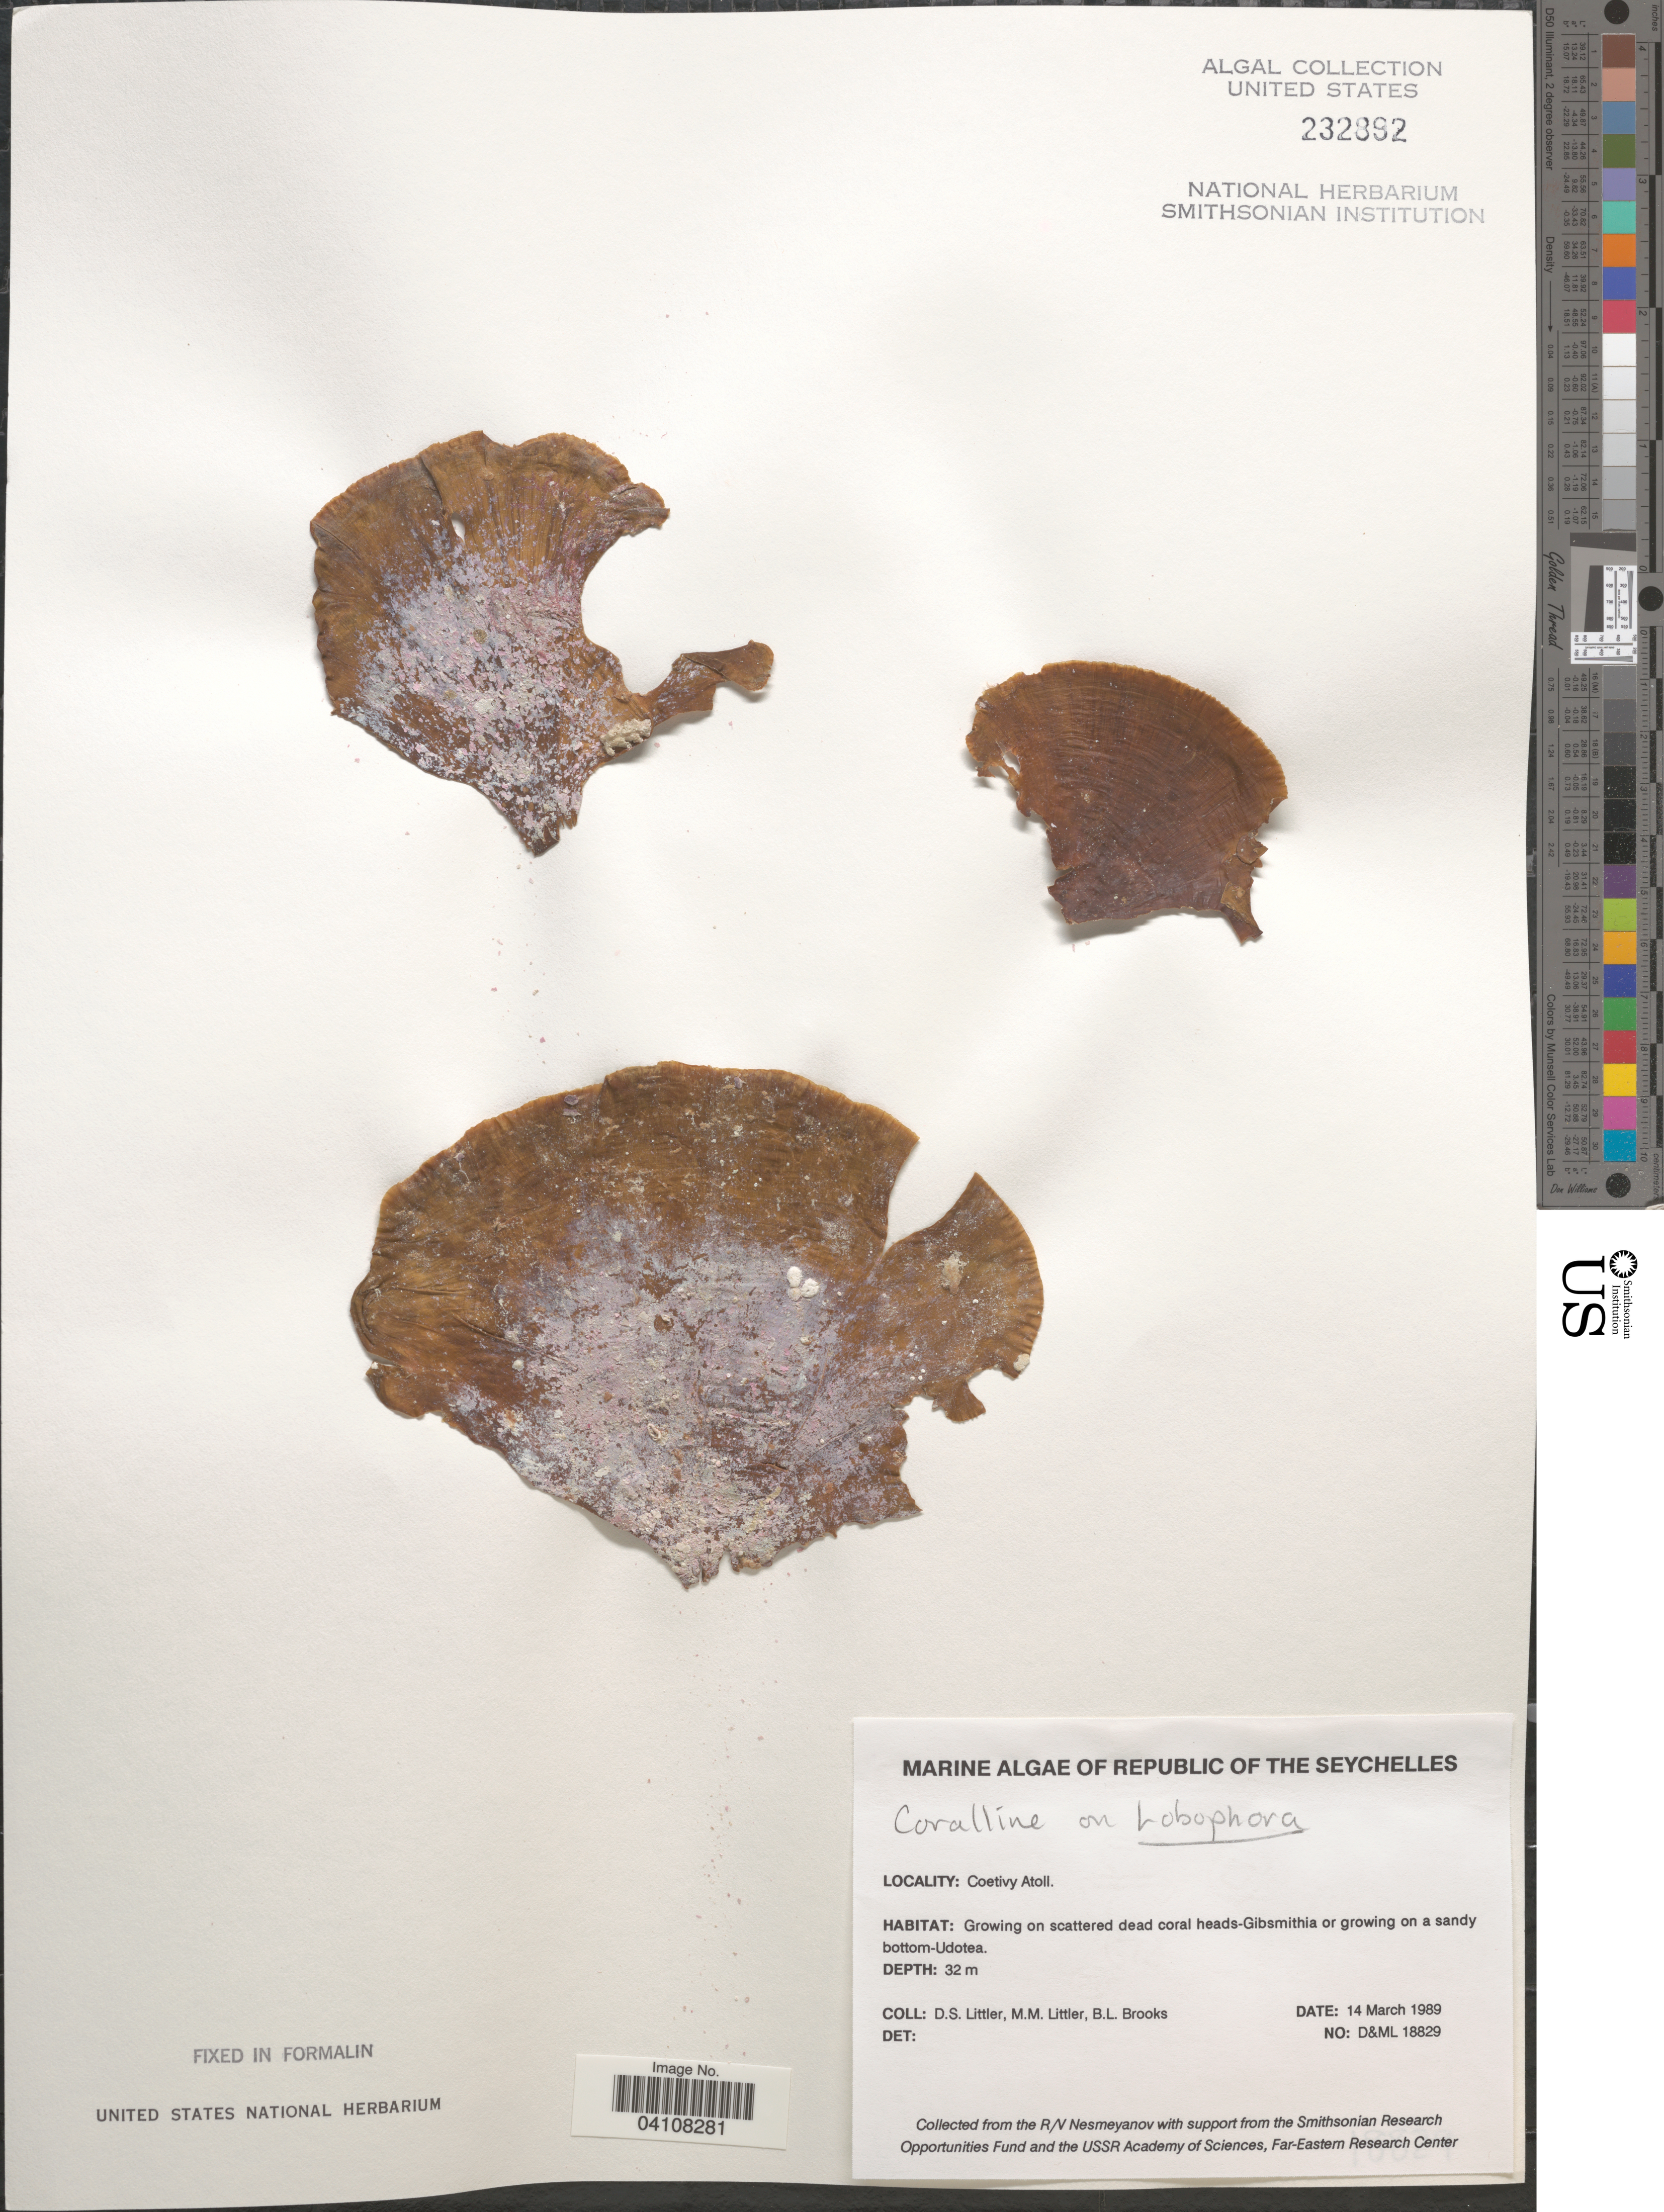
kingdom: Chromista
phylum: Ochrophyta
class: Phaeophyceae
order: Dictyotales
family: Dictyotaceae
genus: Lobophora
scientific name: Lobophora sp.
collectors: D. S. Littler & B. Brooks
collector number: D&ML18829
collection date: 1989-03-14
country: Seychelles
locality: Republic of The Seychelles. Coetivy Atoll.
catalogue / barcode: US 232892